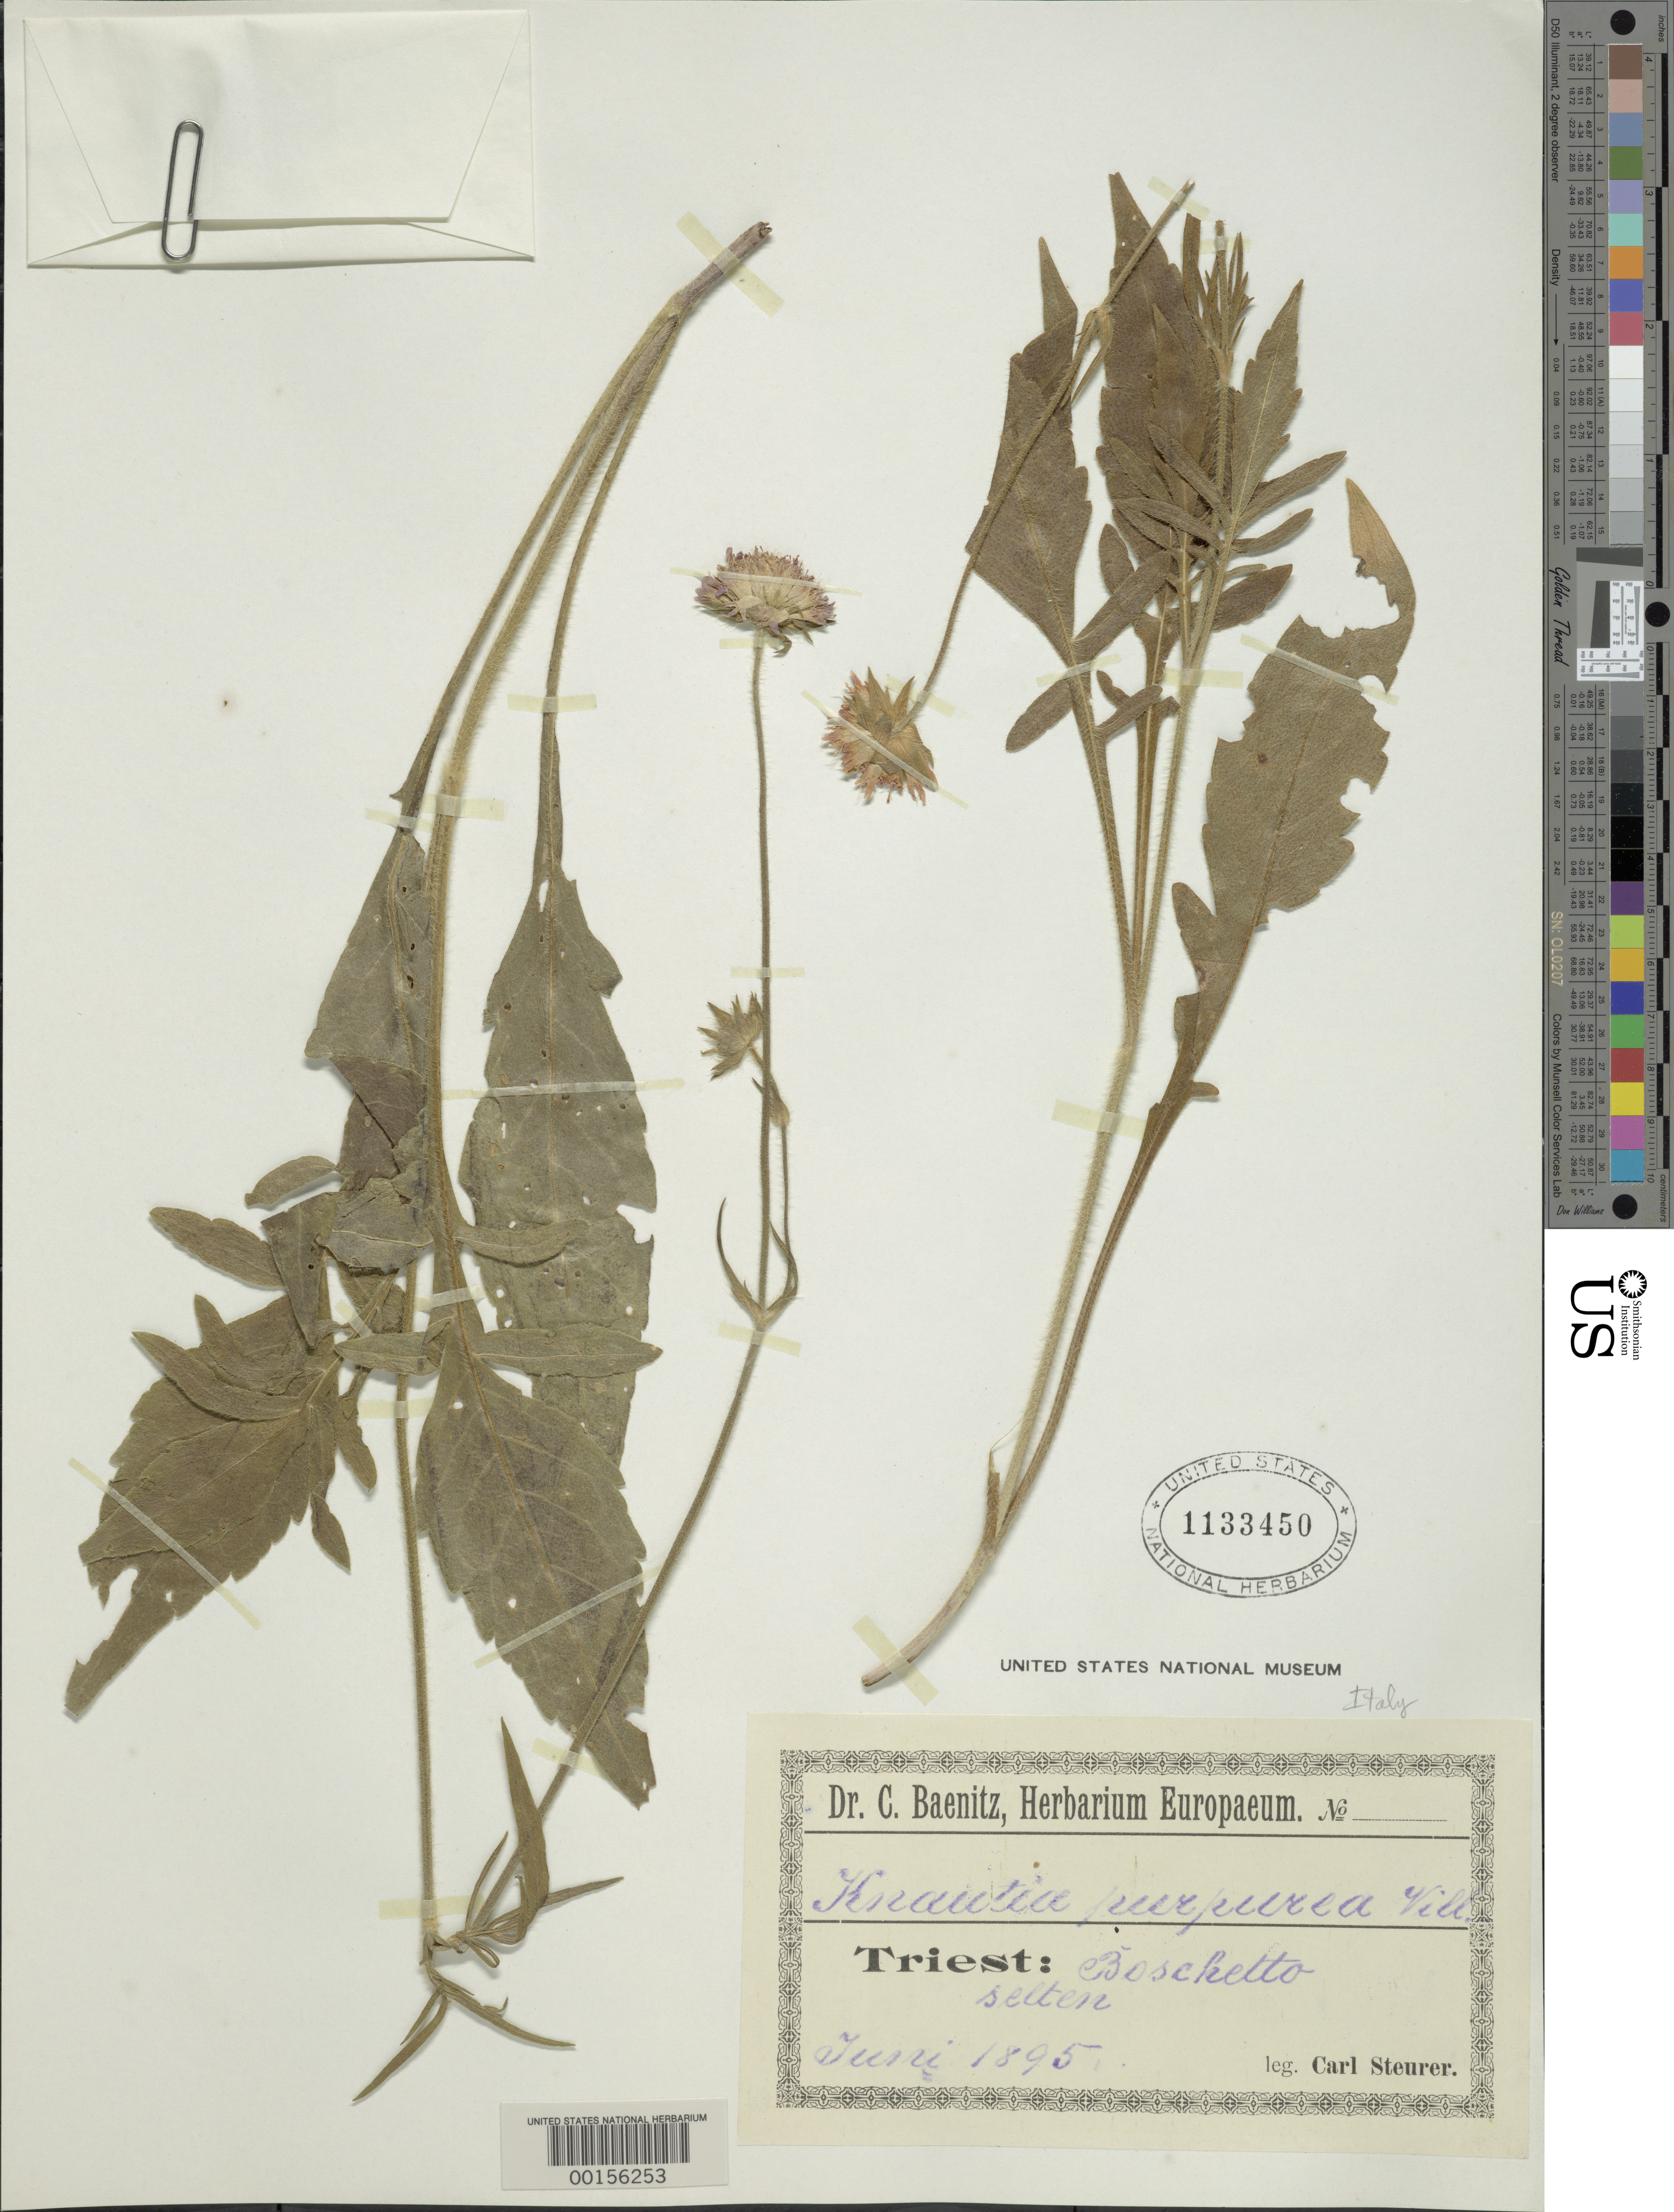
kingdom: Plantae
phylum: Tracheophyta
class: Magnoliopsida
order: Dipsacales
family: Caprifoliaceae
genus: Knautia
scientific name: Knautia purpurea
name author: Vill.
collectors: C. Steurer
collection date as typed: Jun 1895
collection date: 1895-06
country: Italy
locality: Triest, Boschetlto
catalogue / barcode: US 1133450